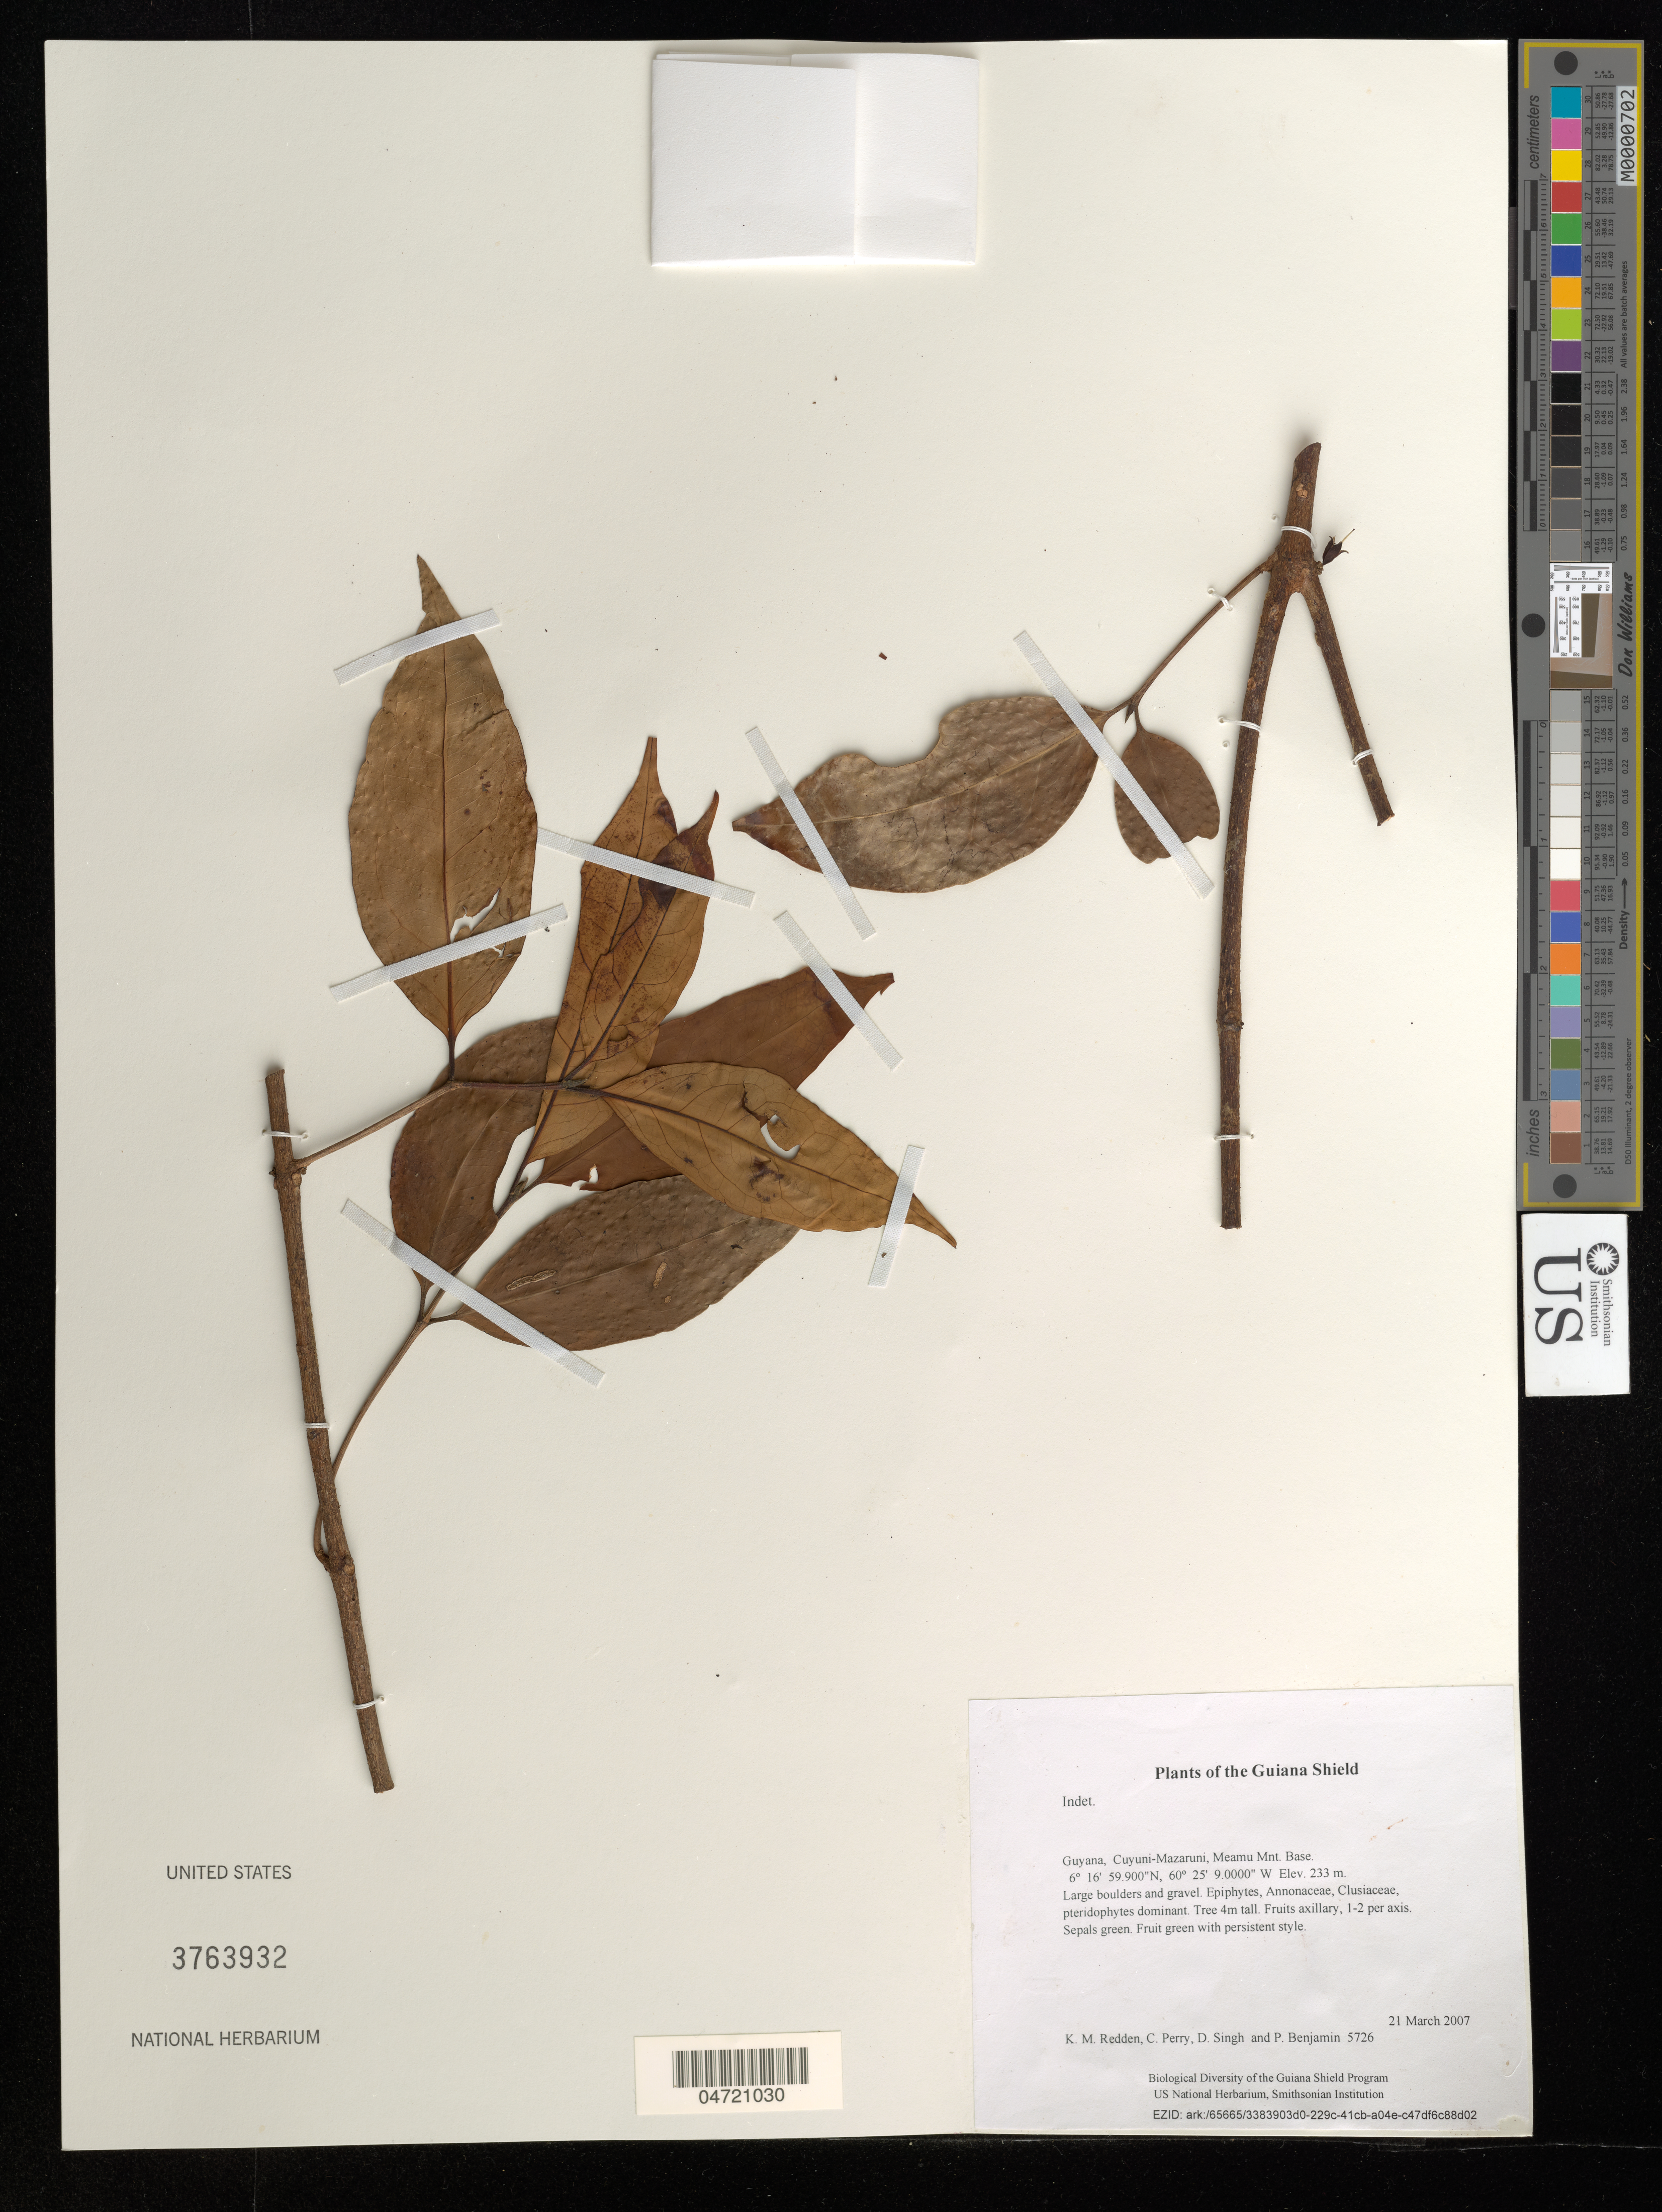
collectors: K. M. Redden, C. Perry, D. Singh & P. Benjamin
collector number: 5726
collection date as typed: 21 March 2007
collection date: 2007-03-21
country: Guyana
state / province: Cuyuni-Mazaruni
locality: Meamu Mnt. Base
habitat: Large boulders and gravel. Epiphytes, Annonaceae, Clusiaceae, pteridophytes dominant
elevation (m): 233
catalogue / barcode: US 3763932